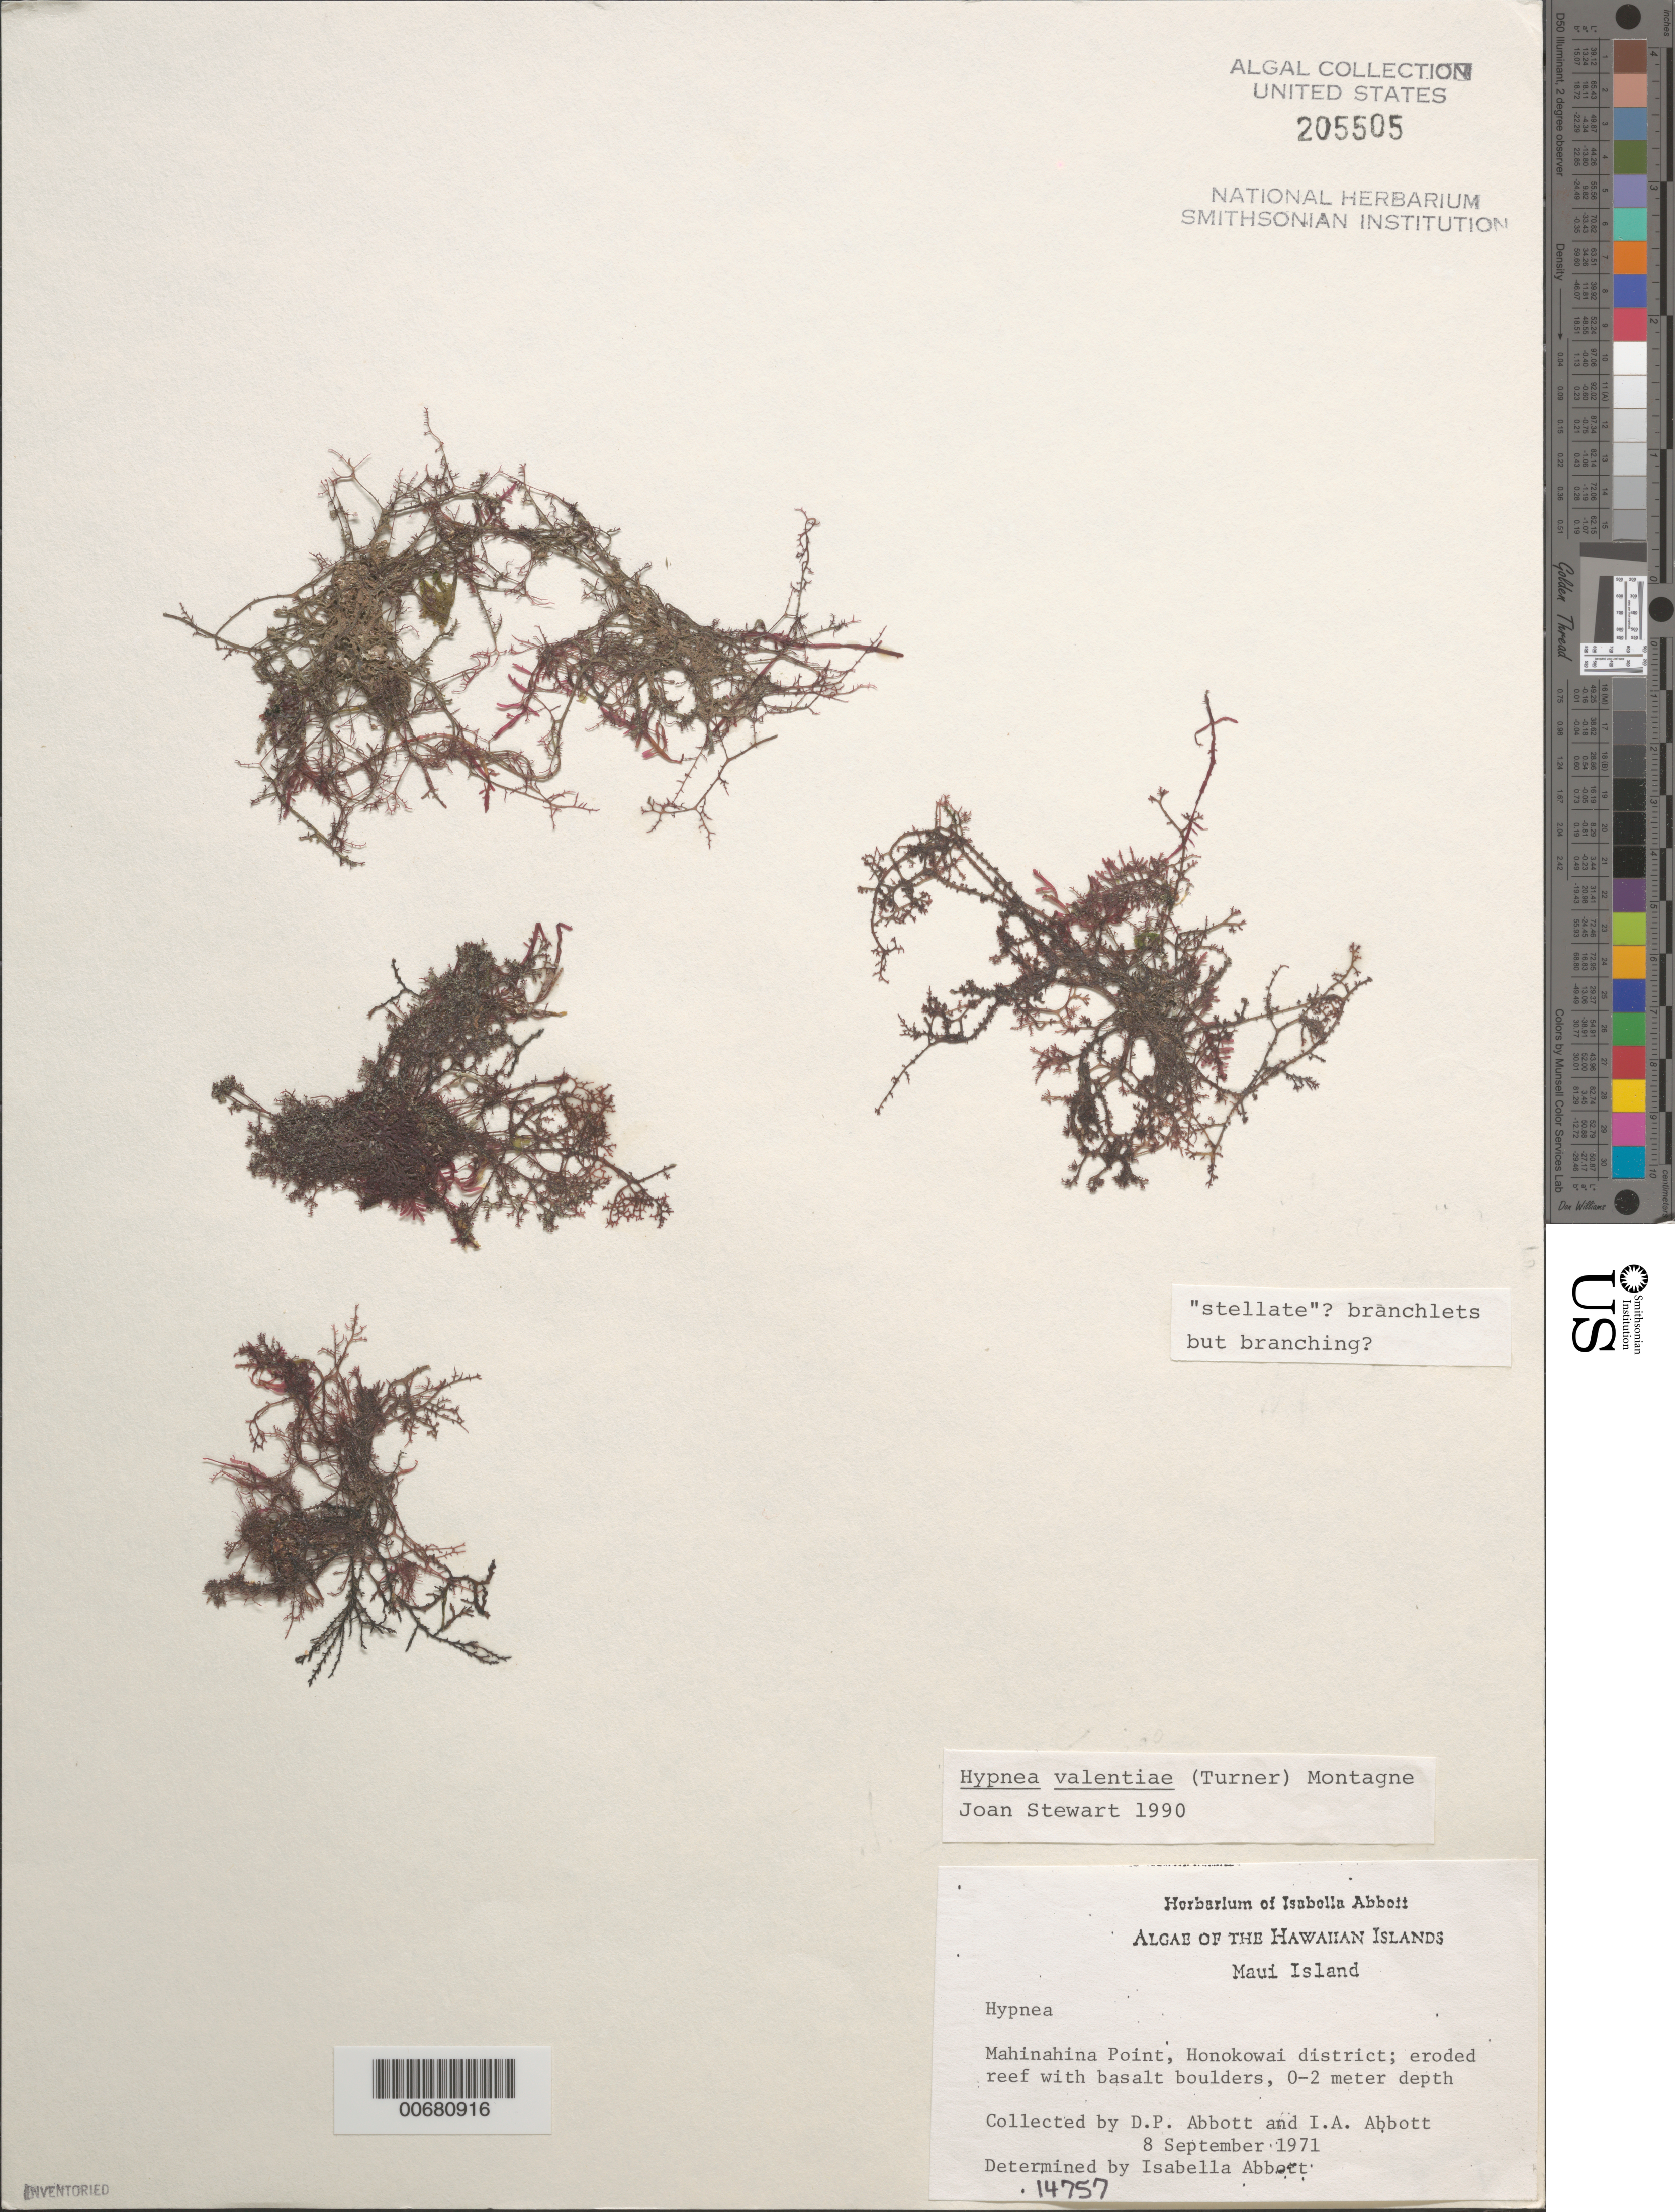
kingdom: Plantae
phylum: Rhodophyta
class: Florideophyceae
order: Gigartinales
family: Cystocloniaceae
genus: Hypnea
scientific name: Hypnea valentiae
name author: (Turner) Mont.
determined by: Stewart, Joan G.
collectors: I. A. Abbott & D. P. Abbott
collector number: IAA 14757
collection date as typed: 08 Sep 1971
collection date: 1971-09-08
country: United States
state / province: Hawaii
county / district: Maui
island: Maui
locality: Mahinahina Point, Honokawai District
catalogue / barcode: US 205505